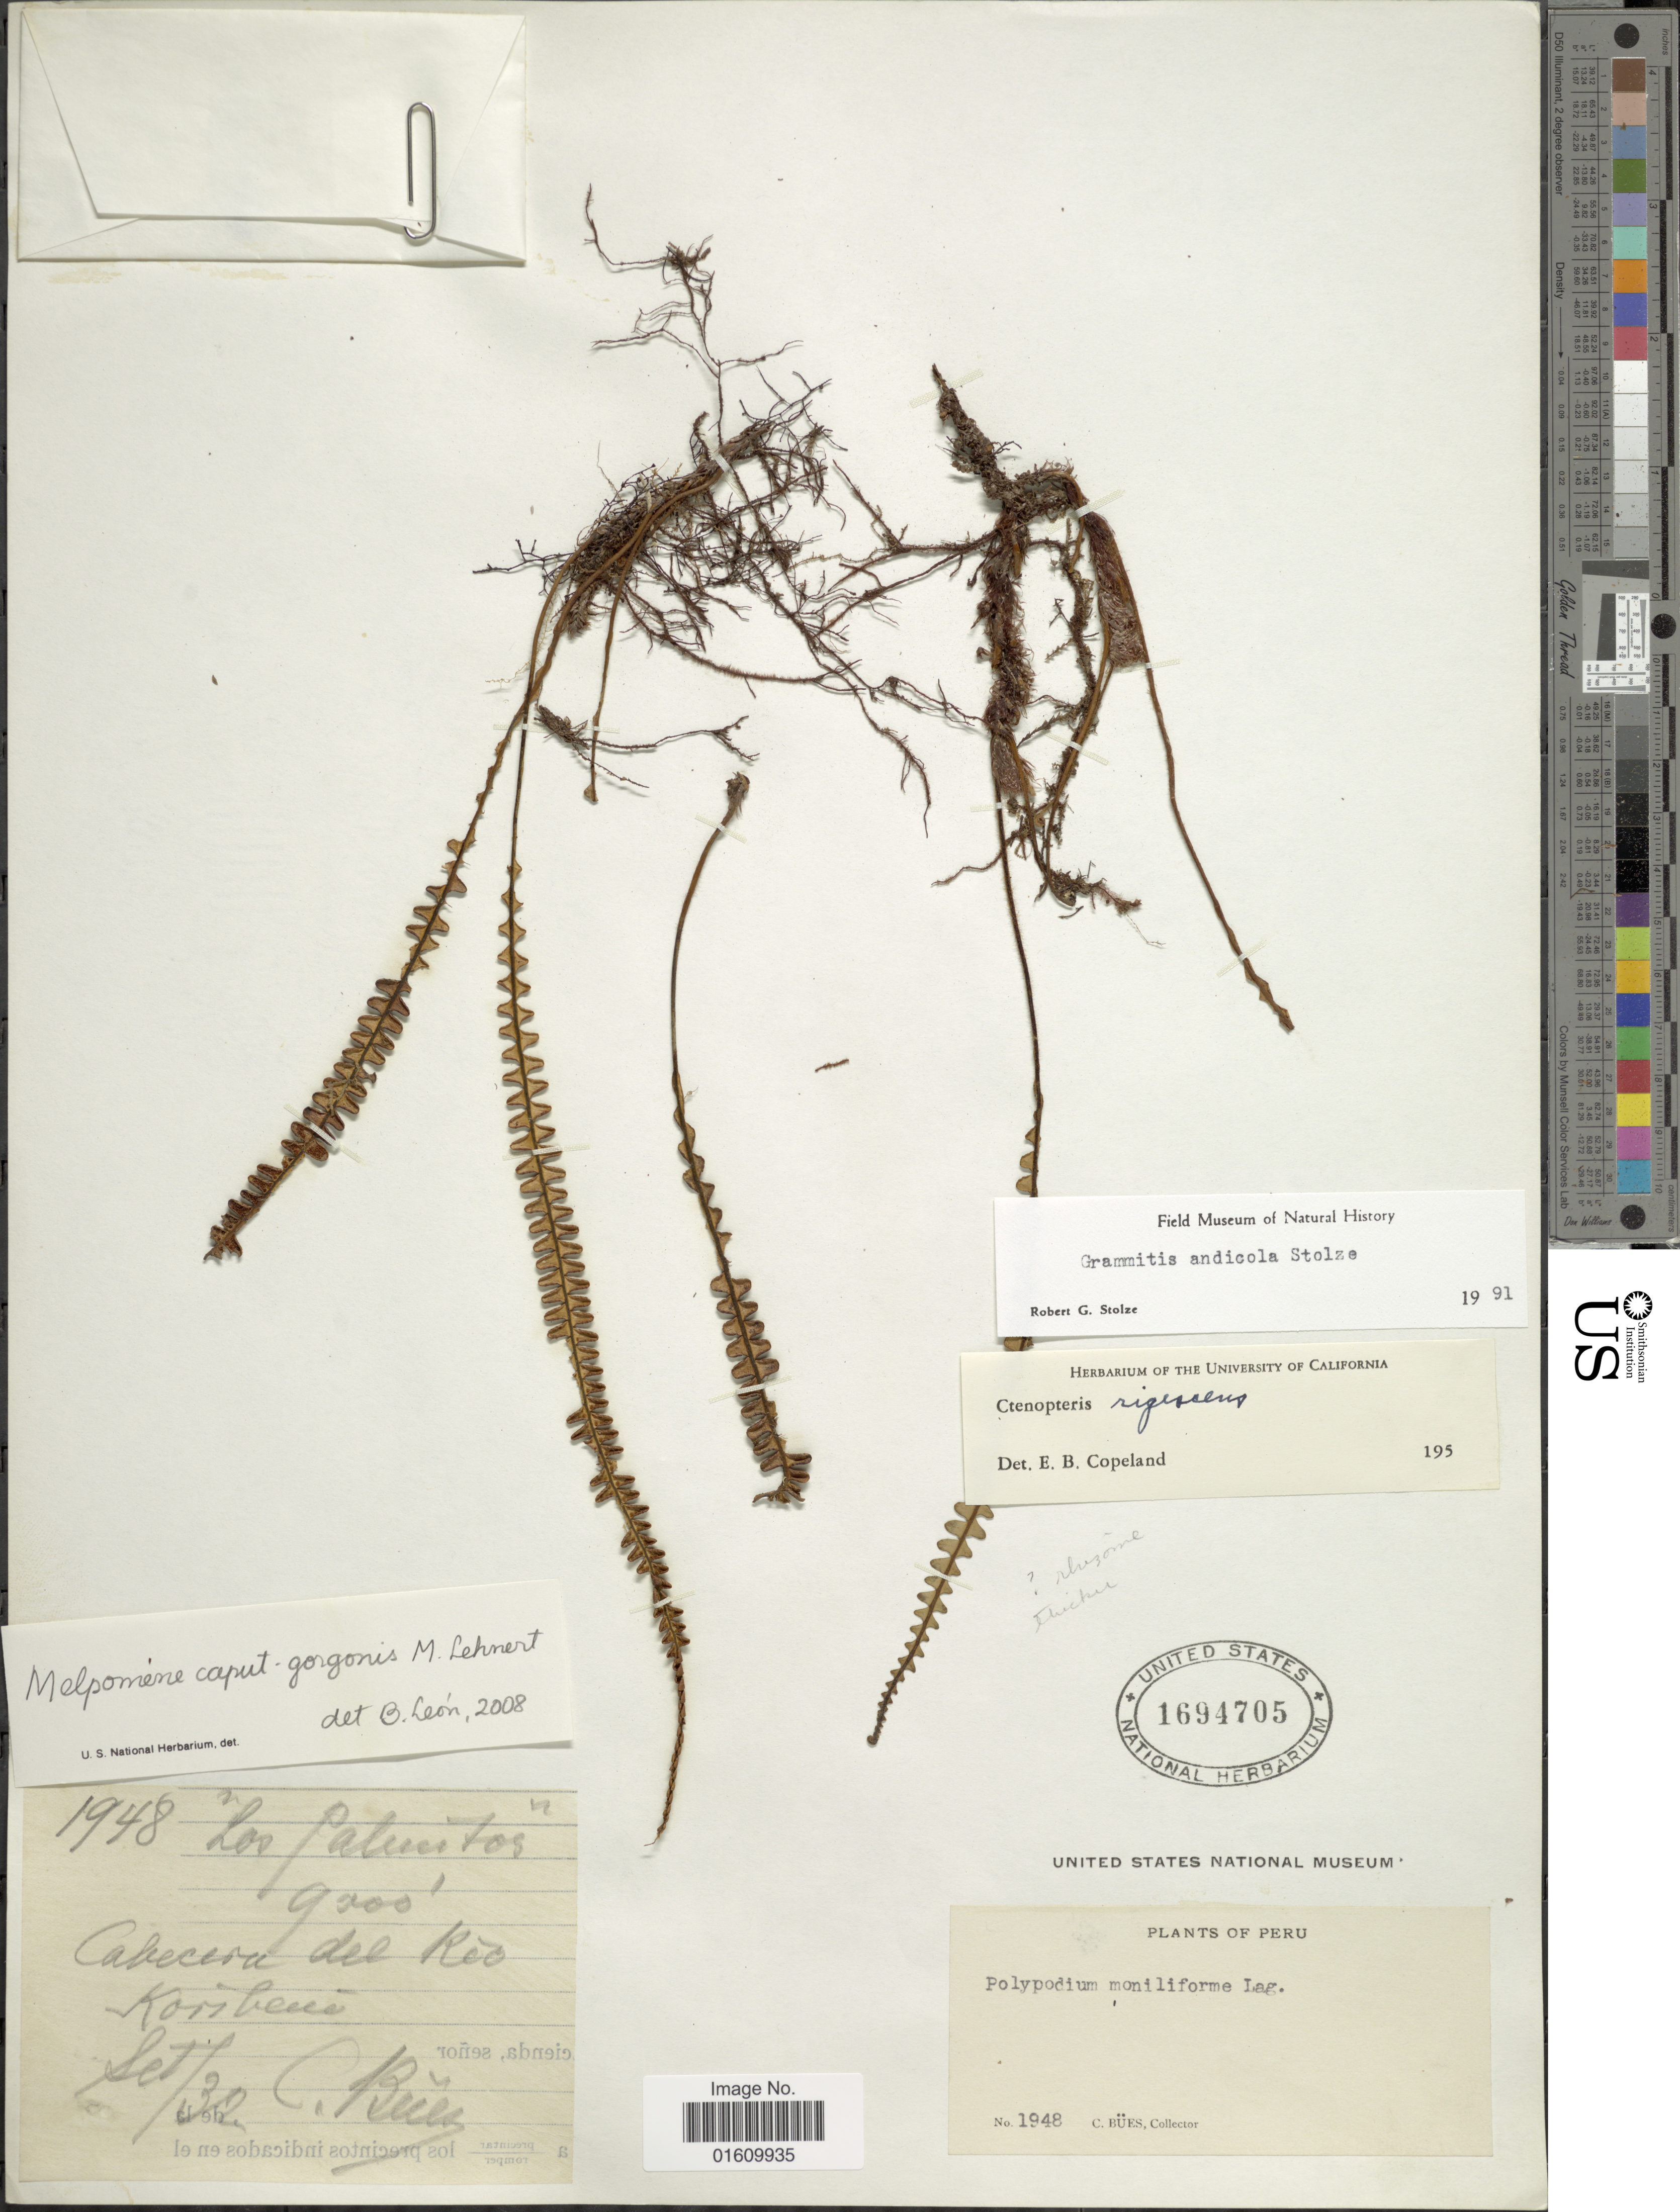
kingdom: Plantae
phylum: Tracheophyta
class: Polypodiopsida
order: Polypodiales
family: Polypodiaceae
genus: Melpomene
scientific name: Melpomene flabelliformis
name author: (Poir.) A.R. Sm. & R.C. Moran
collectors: C. Bues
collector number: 1948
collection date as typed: Transcribed d/m/y: /9/32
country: Peru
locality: Los Palmitos, Cabecera del Rio Koribeni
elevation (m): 2743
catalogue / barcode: US 1694705